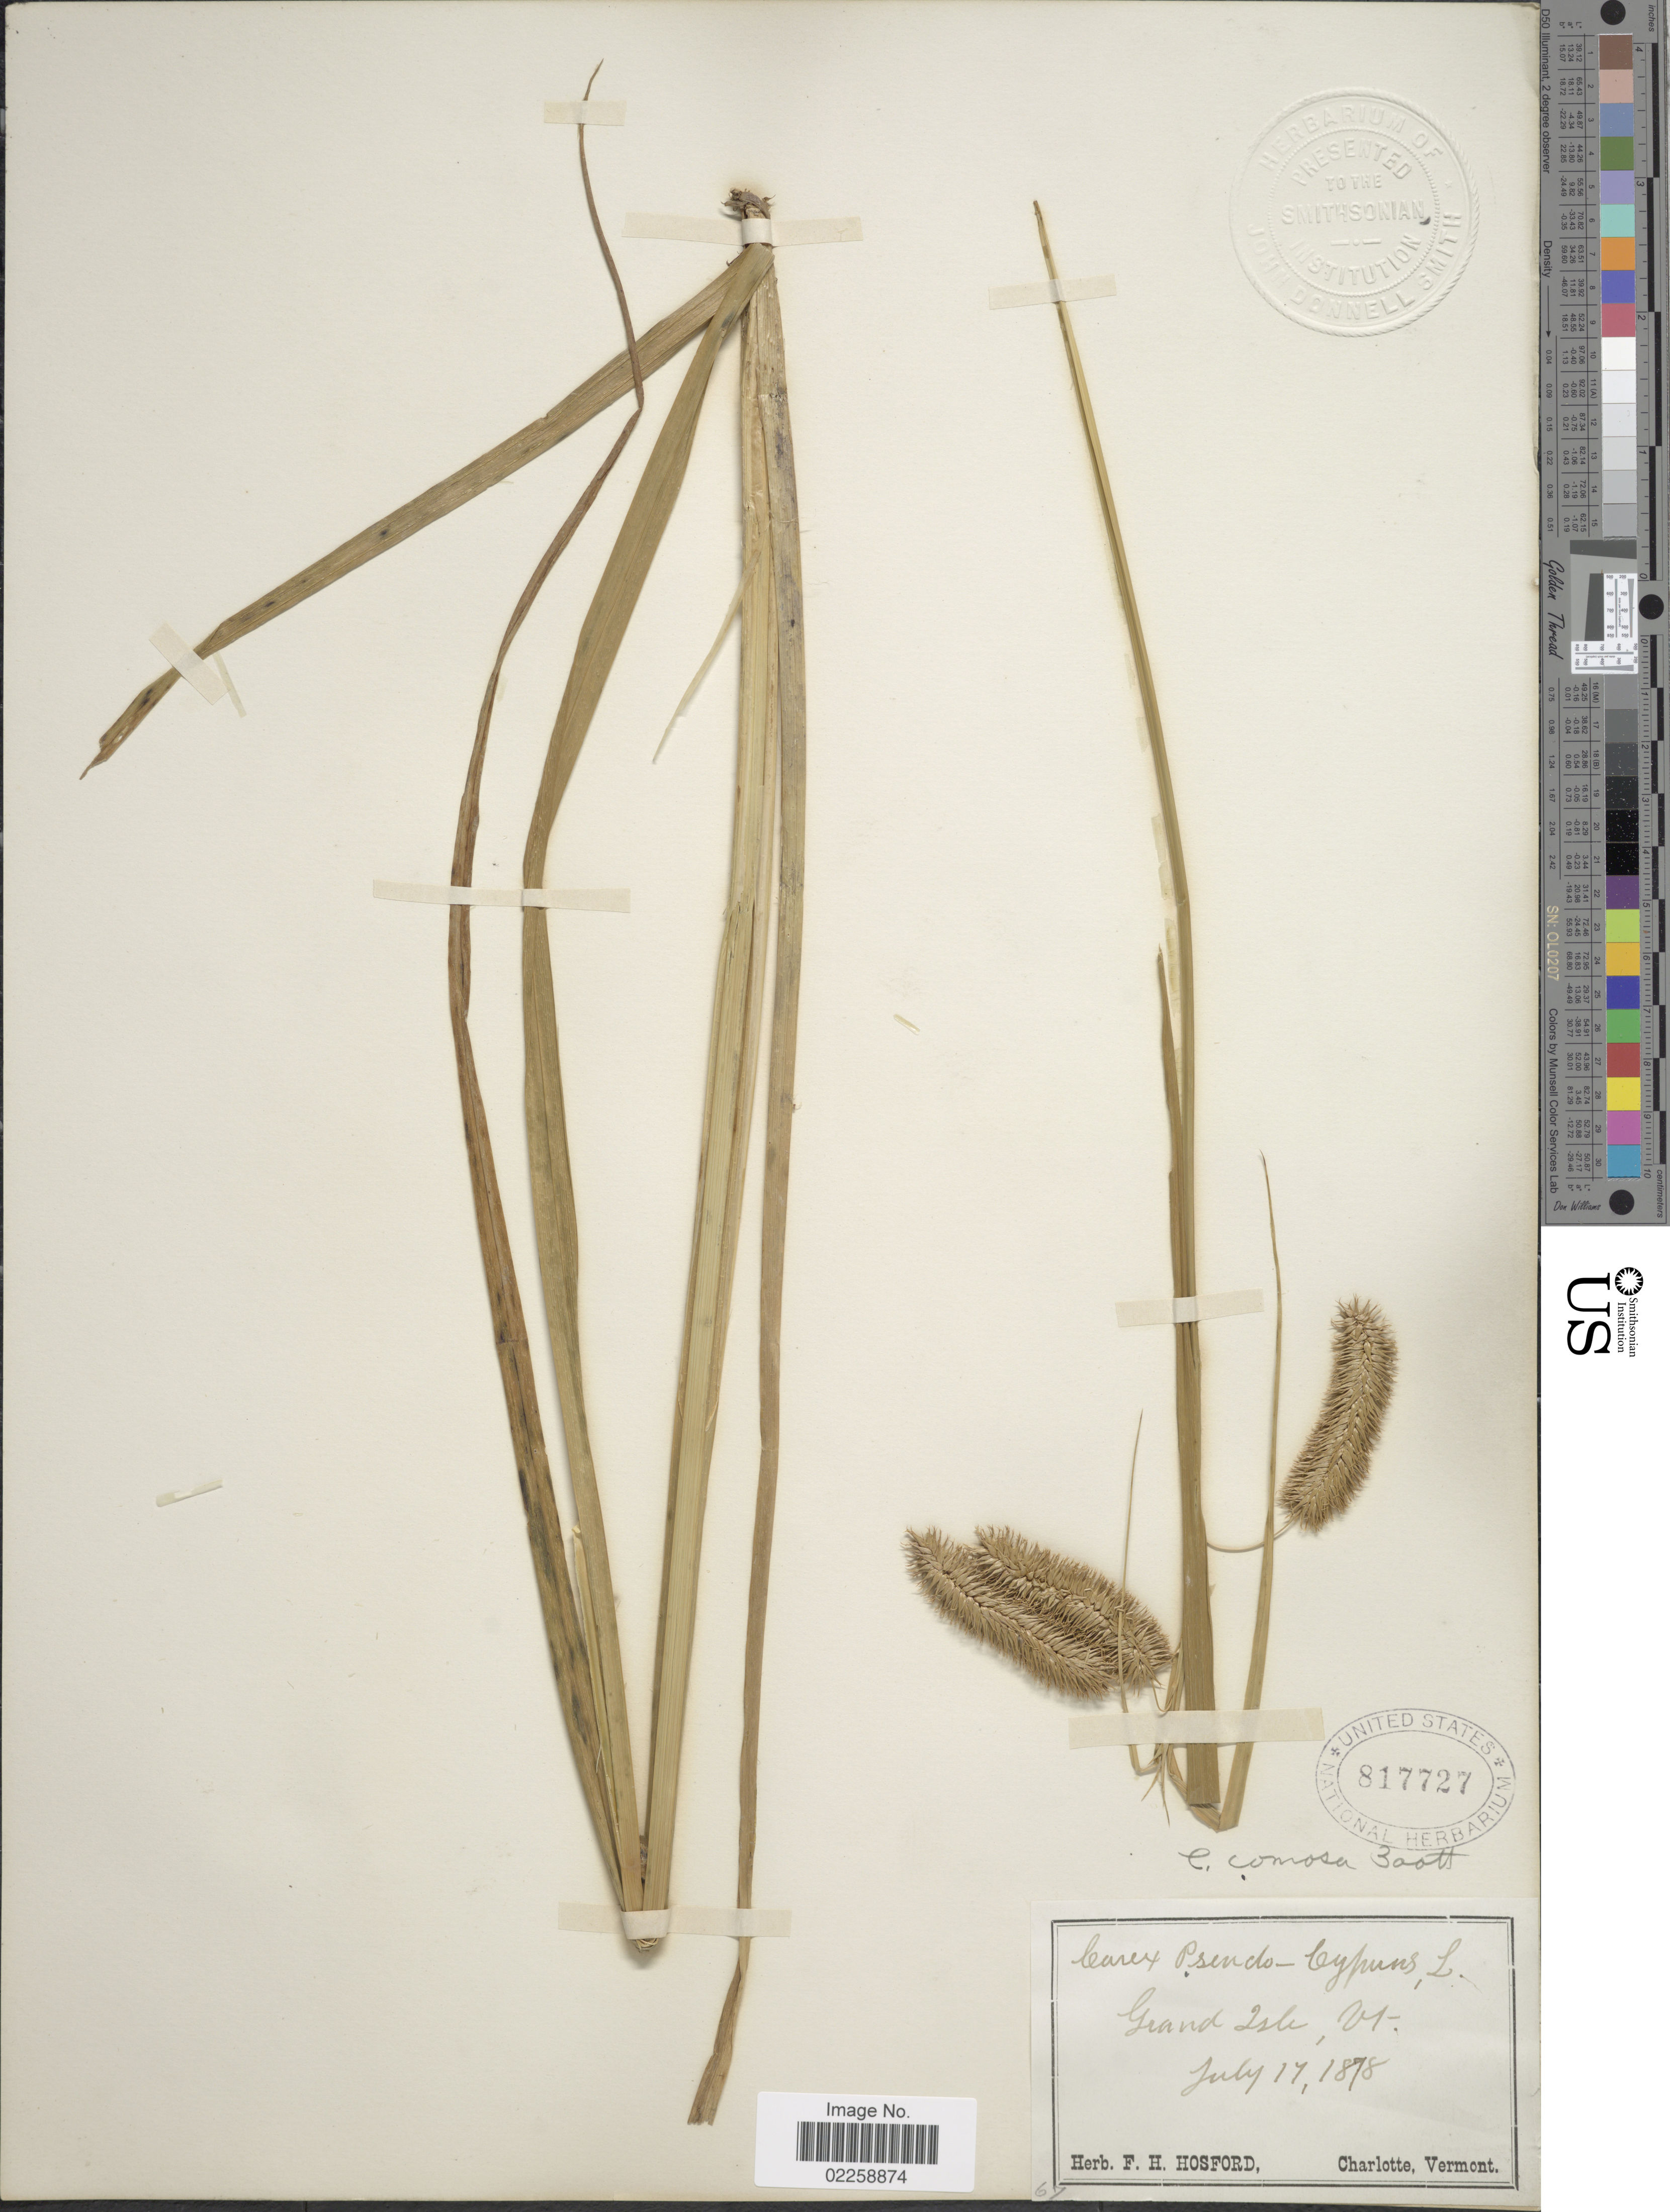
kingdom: Plantae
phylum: Tracheophyta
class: Liliopsida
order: Poales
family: Cyperaceae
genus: Carex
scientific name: Carex comosa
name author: Boott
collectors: ex herb. F. H. Hosford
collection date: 1878-01-17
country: United States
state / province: Vermont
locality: Grand Isle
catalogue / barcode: US 817727